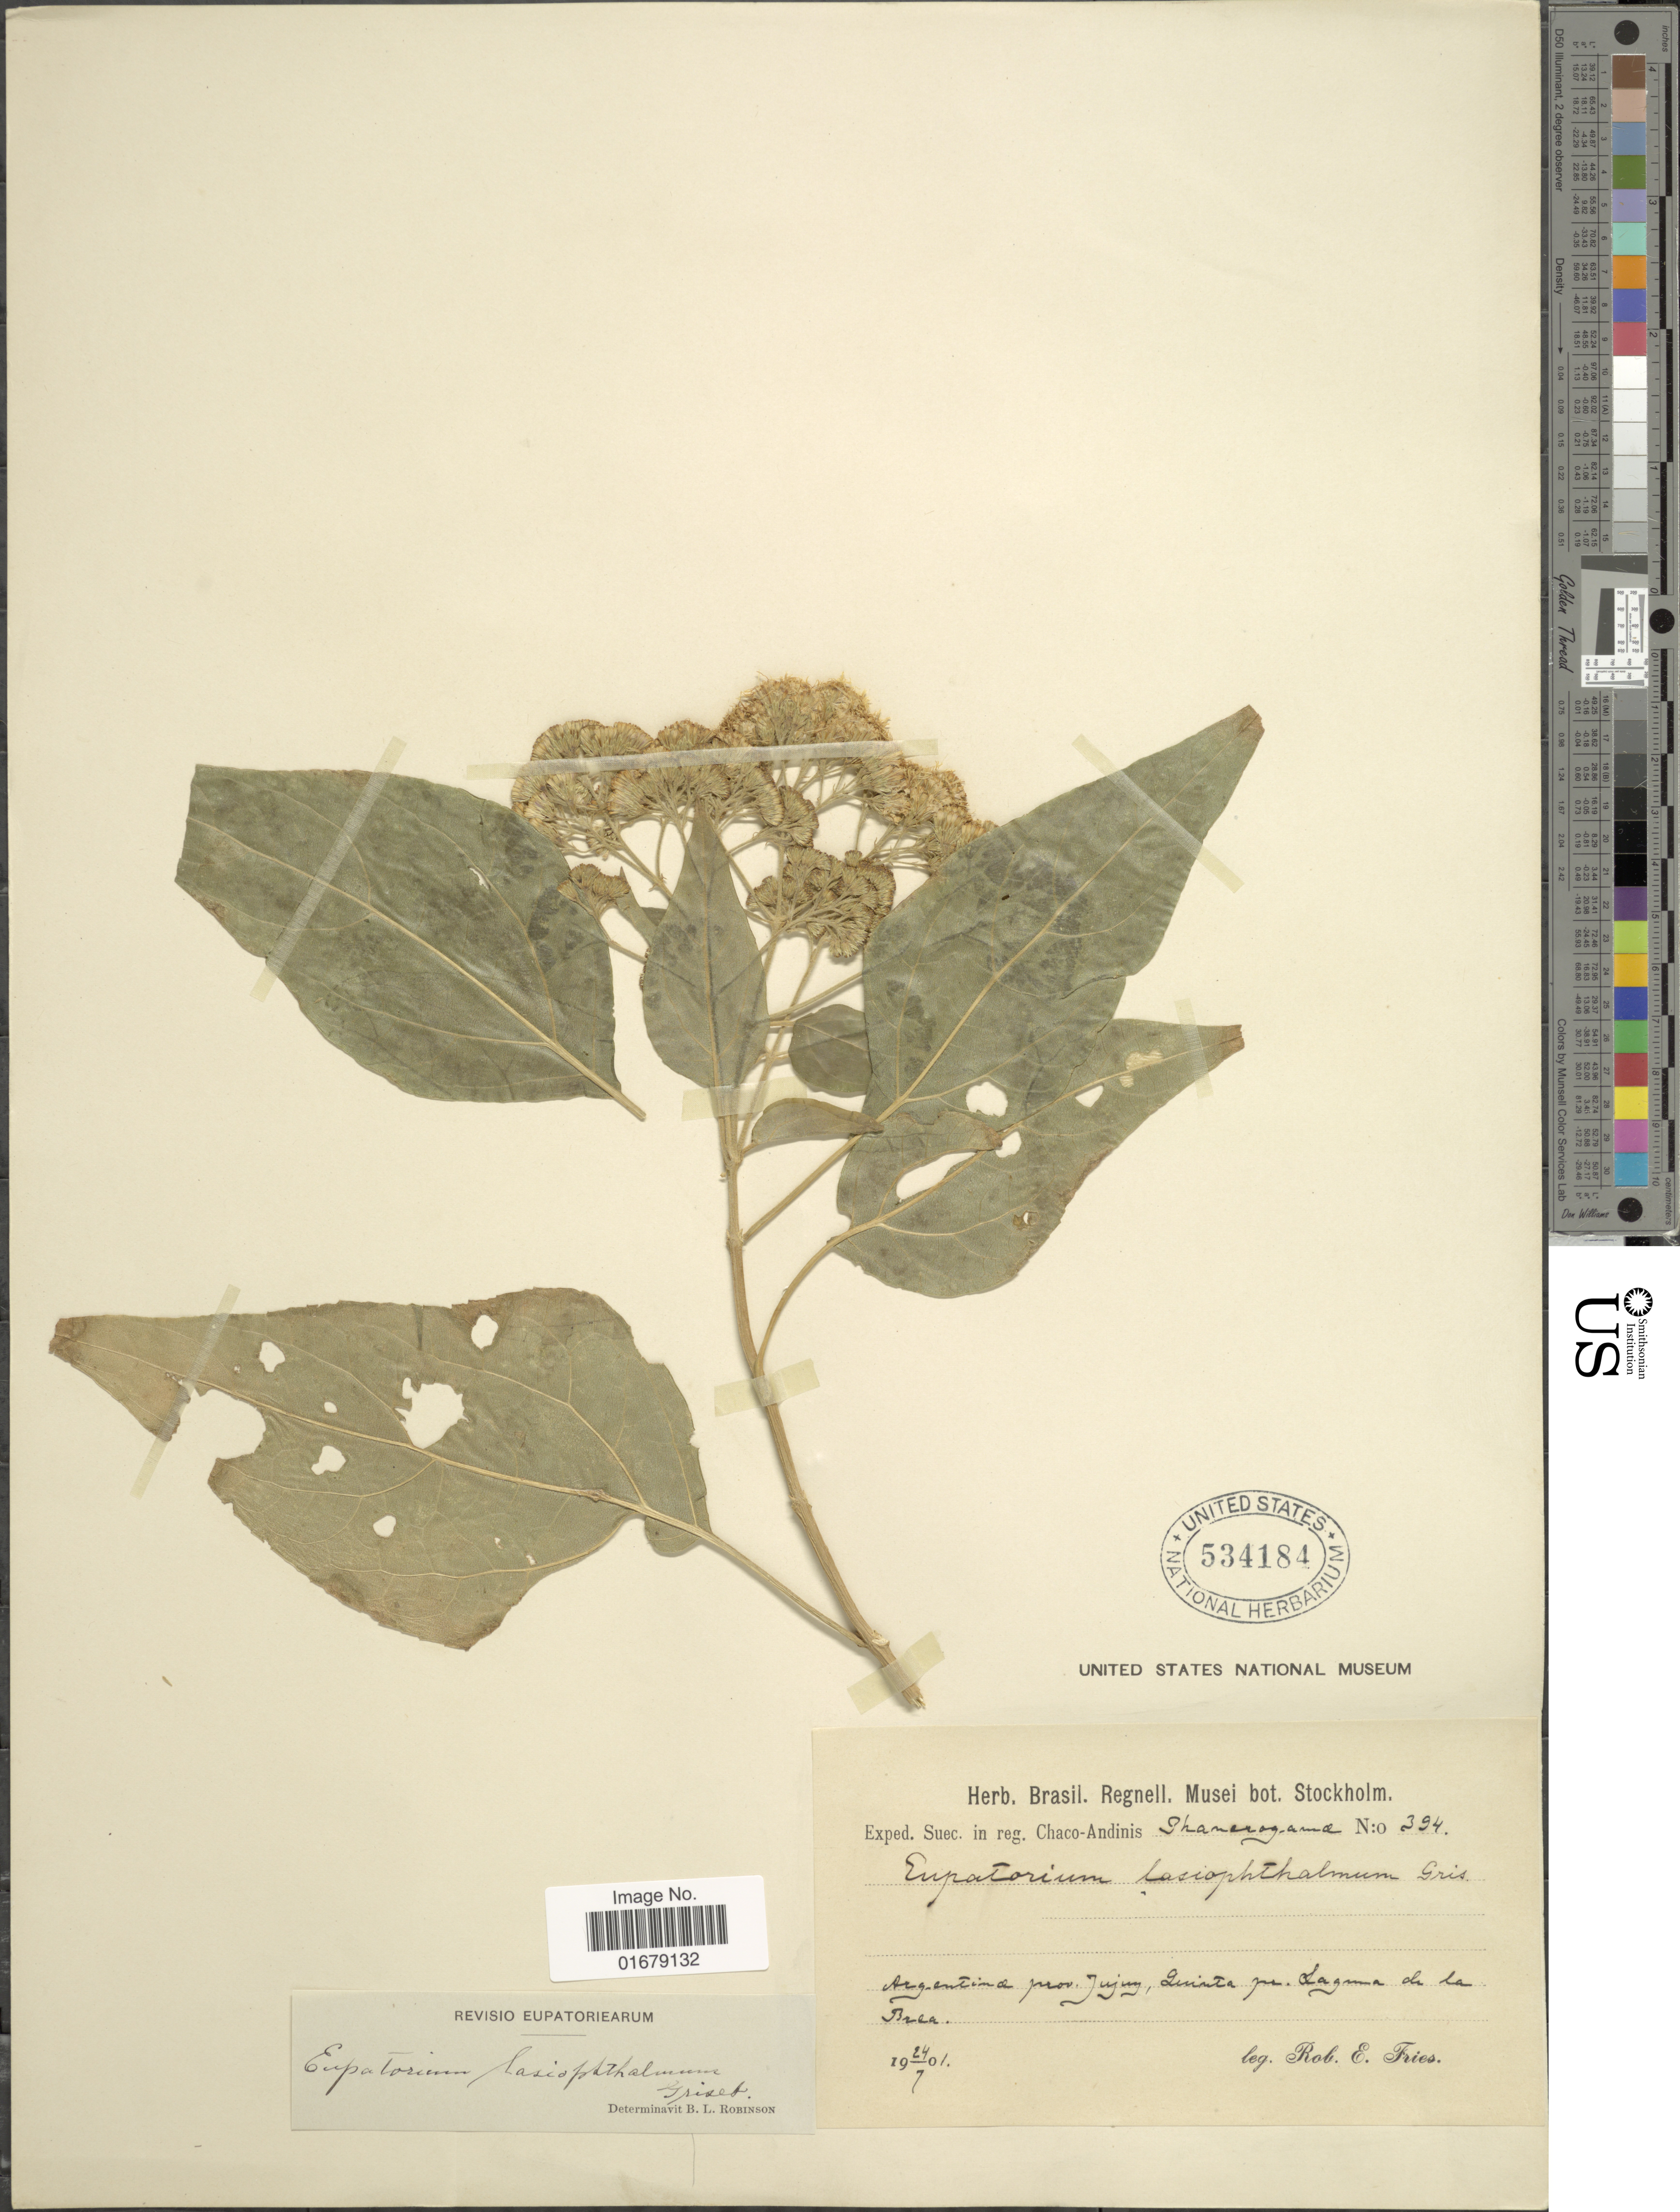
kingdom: Plantae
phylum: Tracheophyta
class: Magnoliopsida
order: Asterales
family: Asteraceae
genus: Kaunia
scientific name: Kaunia lasiophthalma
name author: (Hieron.) R.M. King & H. Rob.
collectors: R. E. Fries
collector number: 394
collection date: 1907-07-24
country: Argentina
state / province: Jujuy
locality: Argentina. Prov. Jujuy. Zuimta pr. Laguna de la Brea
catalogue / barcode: US 534184